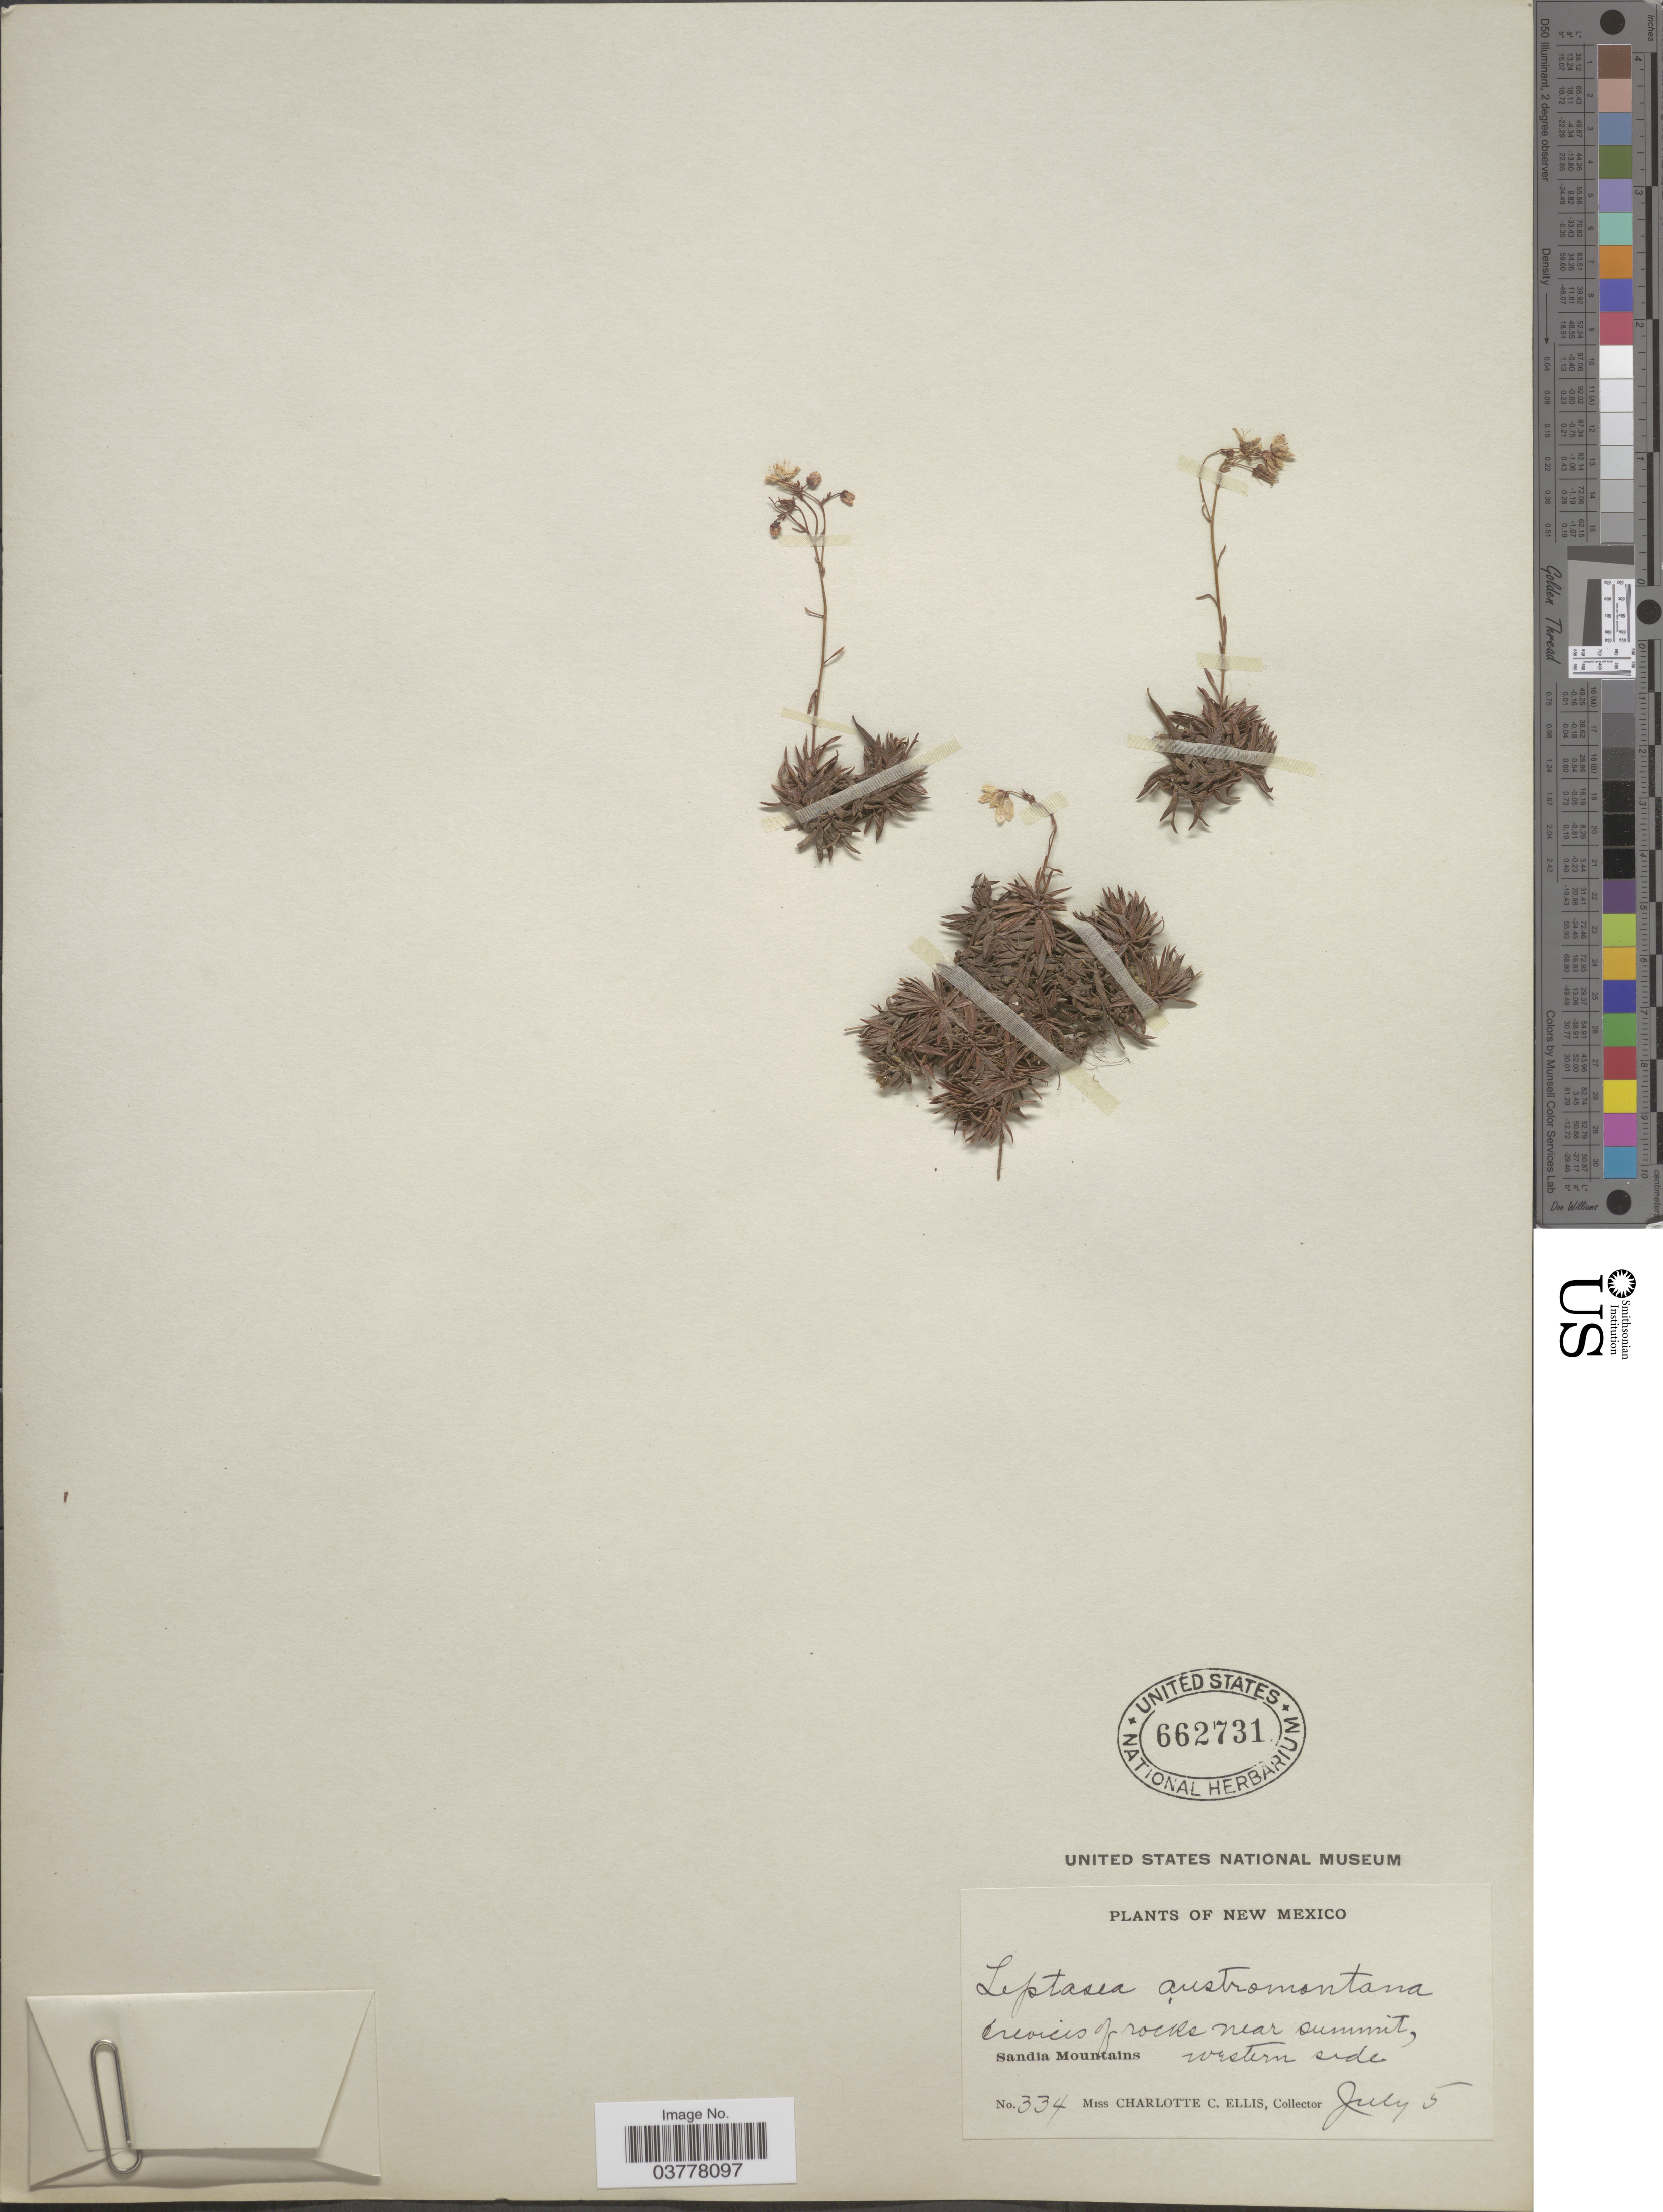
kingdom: Plantae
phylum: Tracheophyta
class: Magnoliopsida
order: Saxifragales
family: Saxifragaceae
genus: Saxifraga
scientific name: Saxifraga bronchialis subsp. austromontana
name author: (Wiegand) Piper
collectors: C. C. Ellis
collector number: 334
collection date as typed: Transcribed d/m/y: /7/5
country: United States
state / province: New Mexico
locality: Crevices of rocks near summmit, western side. Sandia Mountains.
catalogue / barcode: US 662731